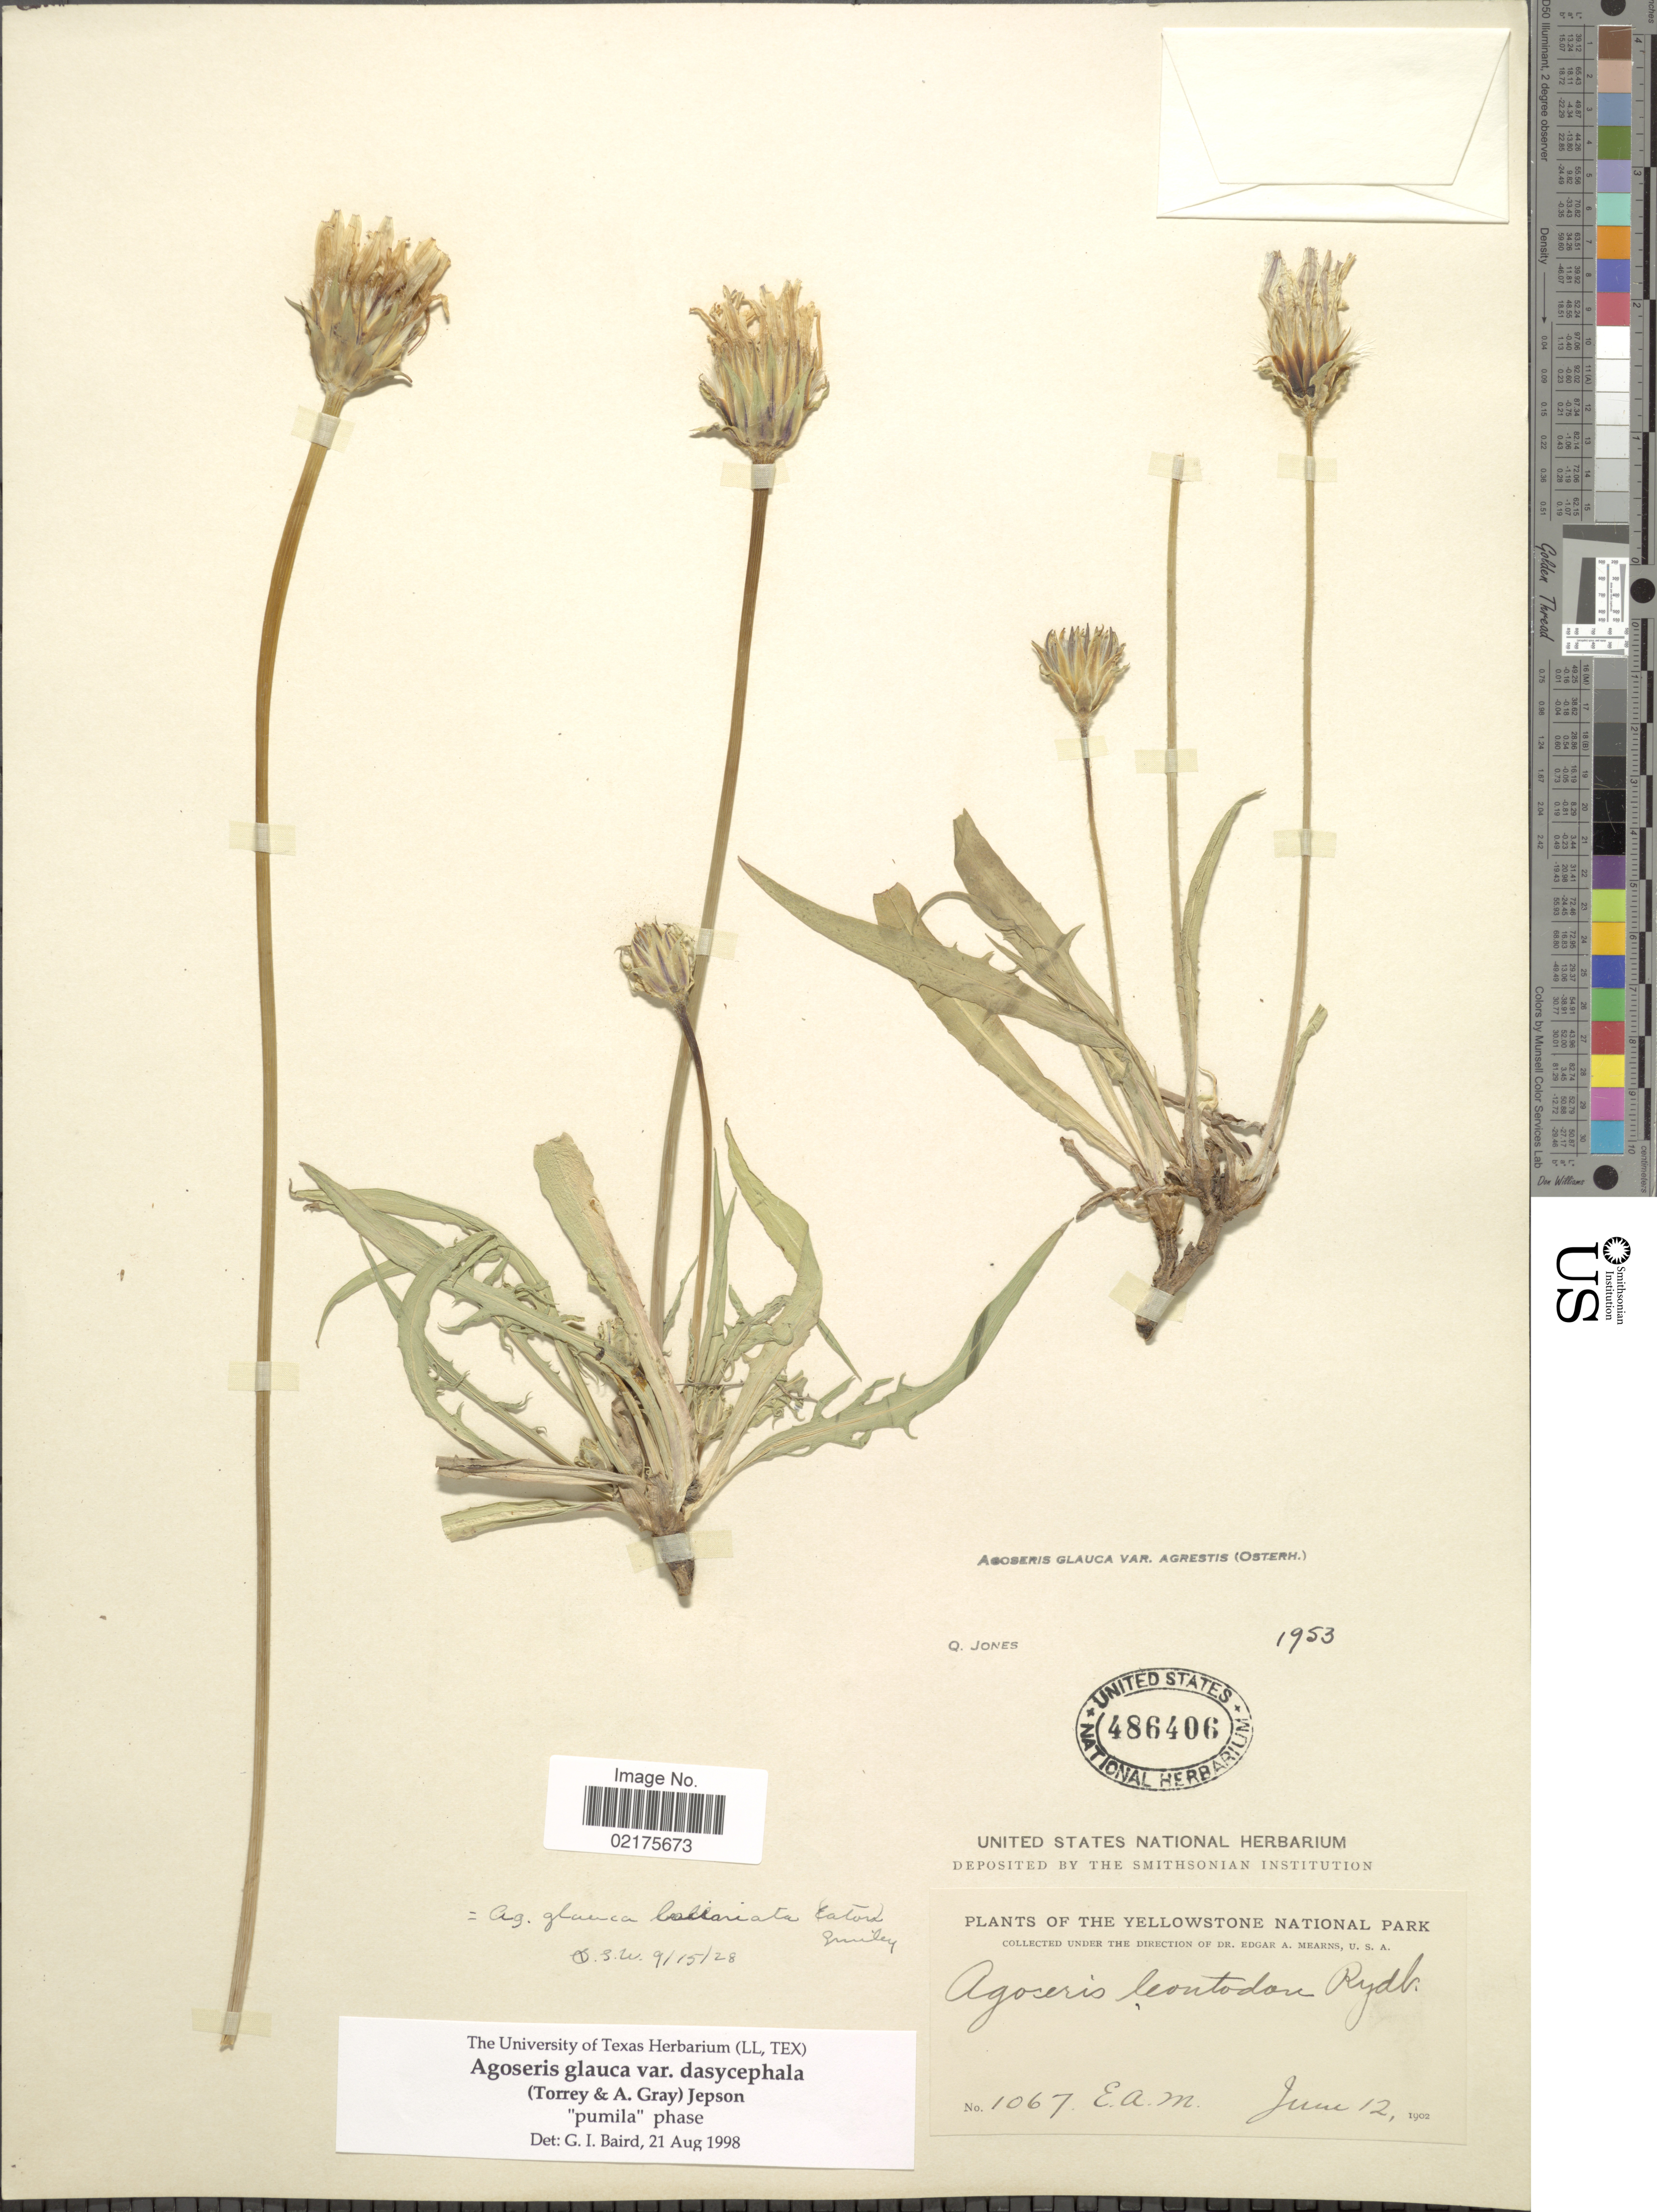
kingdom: Plantae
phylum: Tracheophyta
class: Magnoliopsida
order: Asterales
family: Asteraceae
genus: Agoseris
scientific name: Agoseris glauca var. dasycephala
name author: (Torr. & A. Gray) Jeps.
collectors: E. A. Mearns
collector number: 1067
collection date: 1902-06-12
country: United States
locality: Yellowstone National Park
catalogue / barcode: US 486406